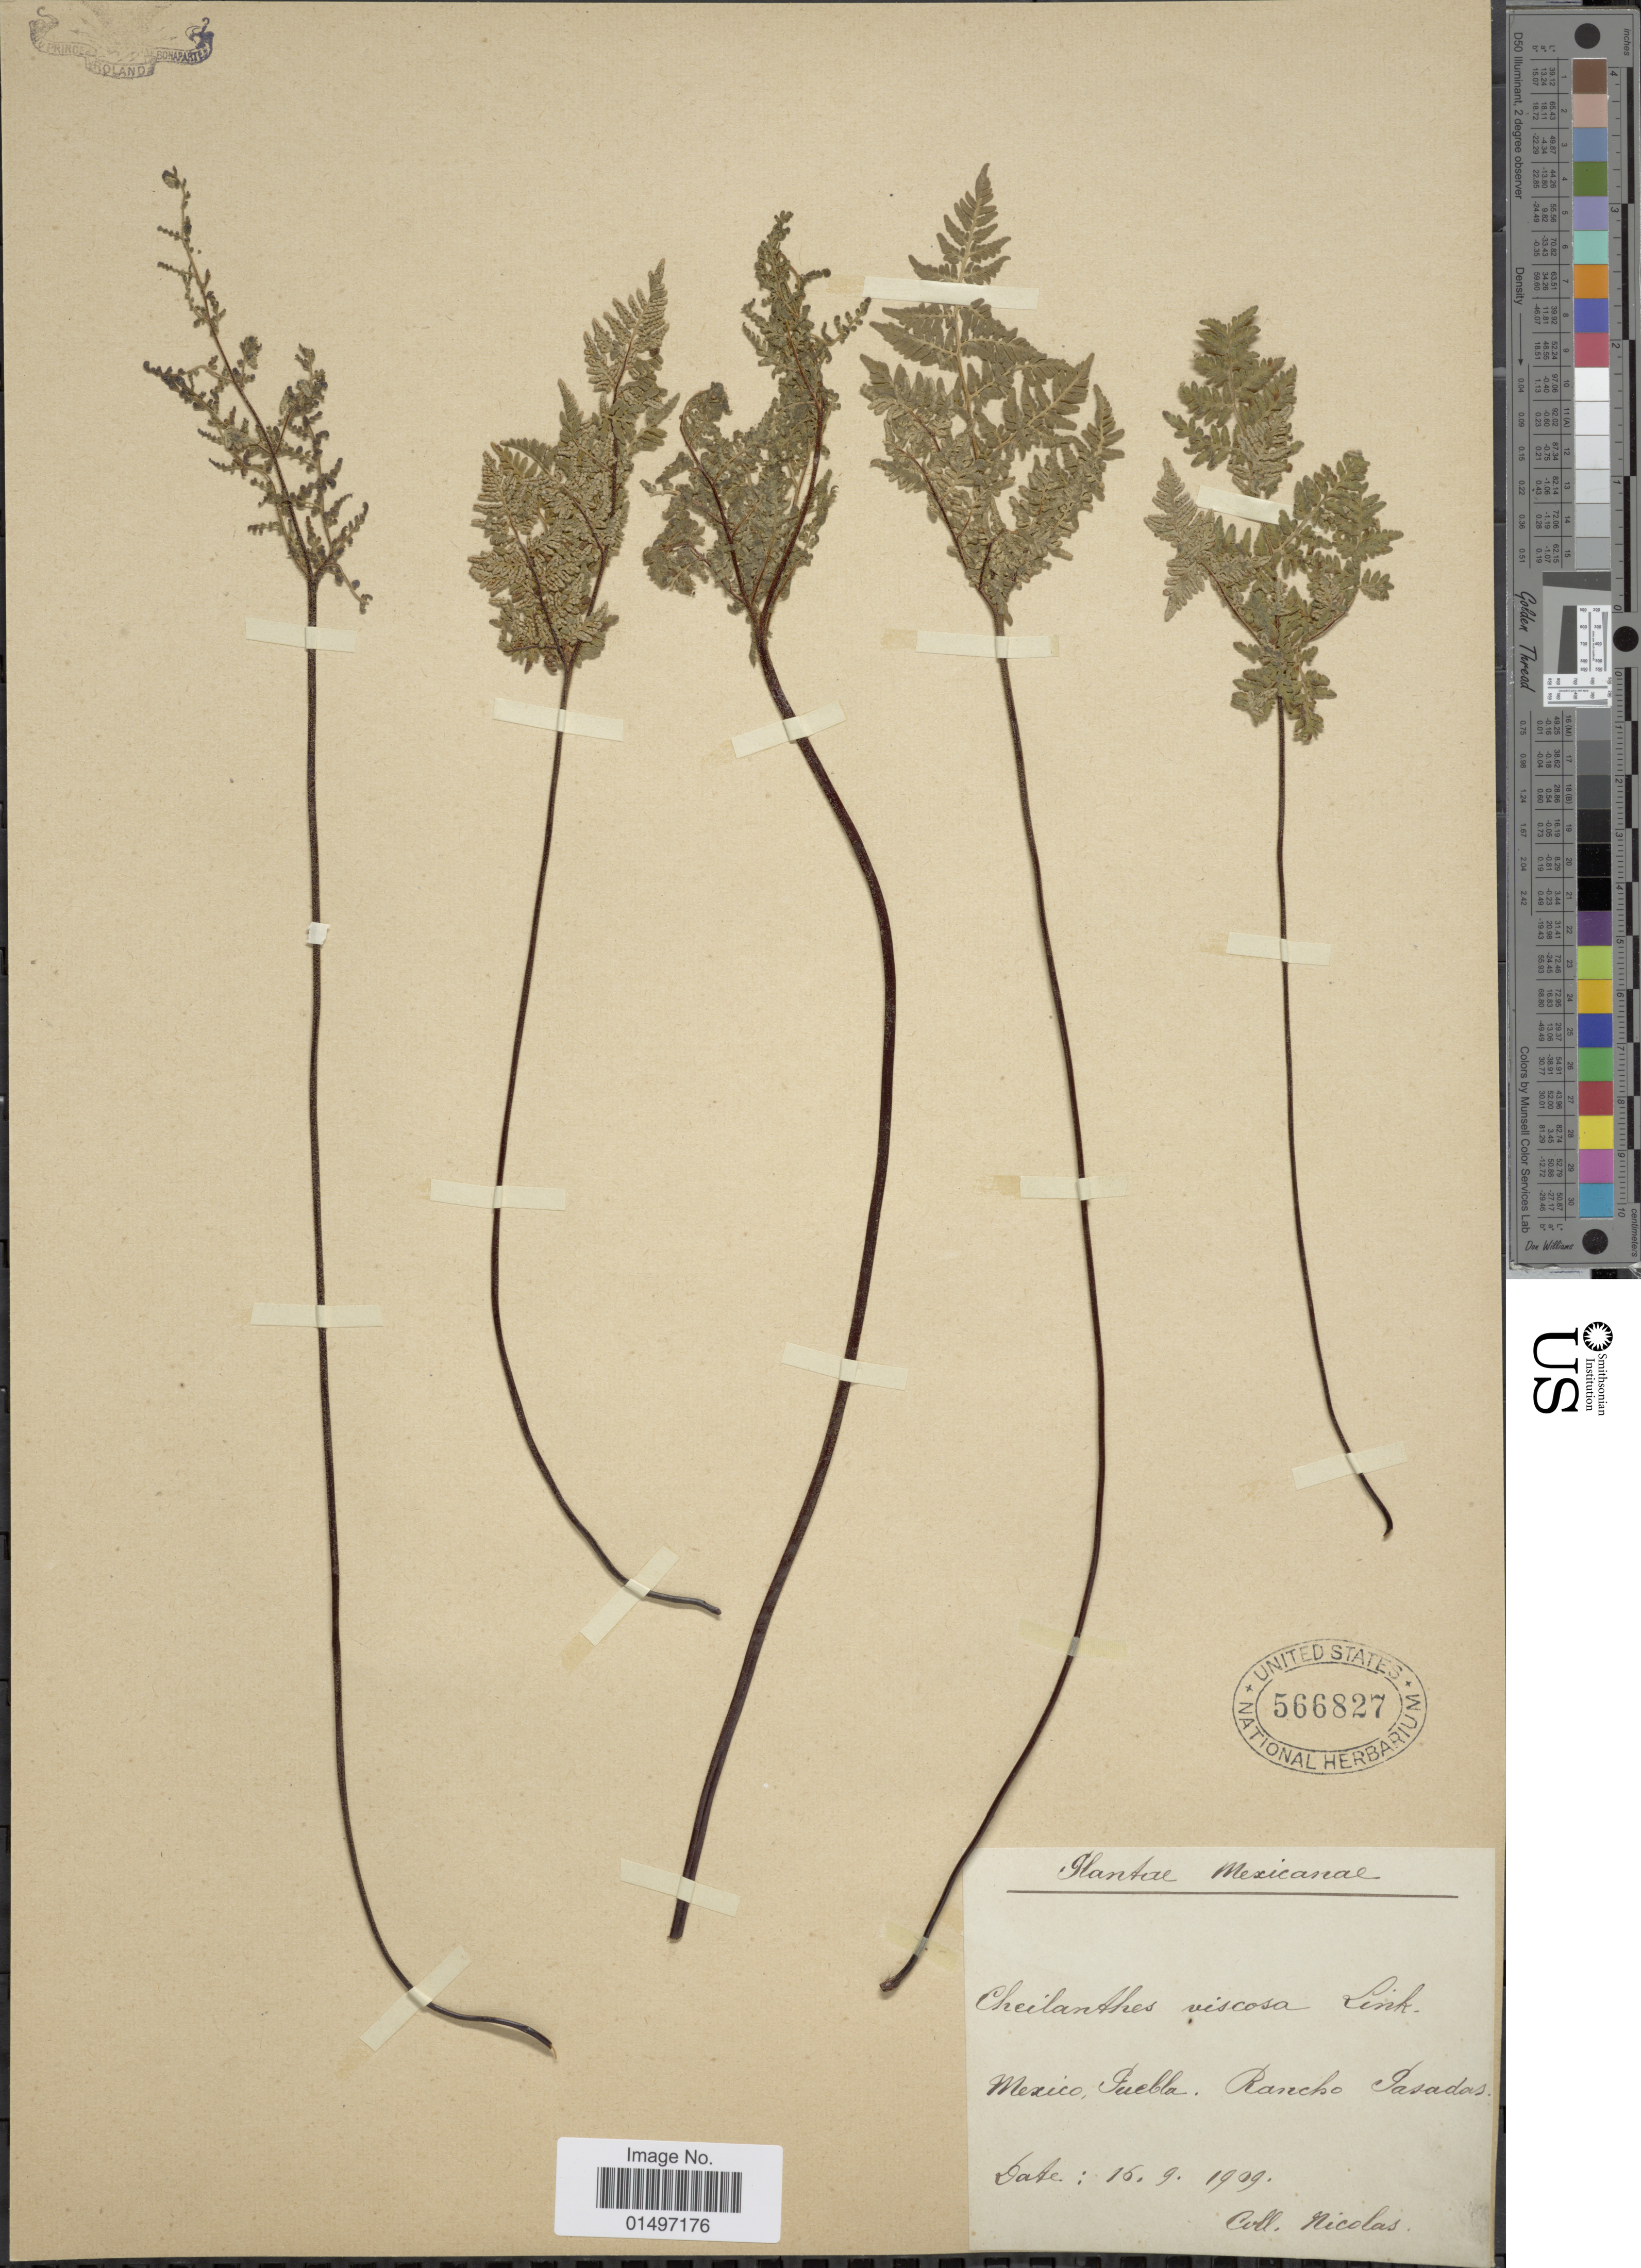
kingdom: Plantae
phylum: Tracheophyta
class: Polypodiopsida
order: Polypodiales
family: Pteridaceae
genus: Gaga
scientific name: Gaga kaulfussii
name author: (Kunze) Fay W. Li & Windham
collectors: -. Nicolas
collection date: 1909-09-15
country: Mexico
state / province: Puebla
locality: Mexicanae, Rancho Pasadas.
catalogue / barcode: US 566827